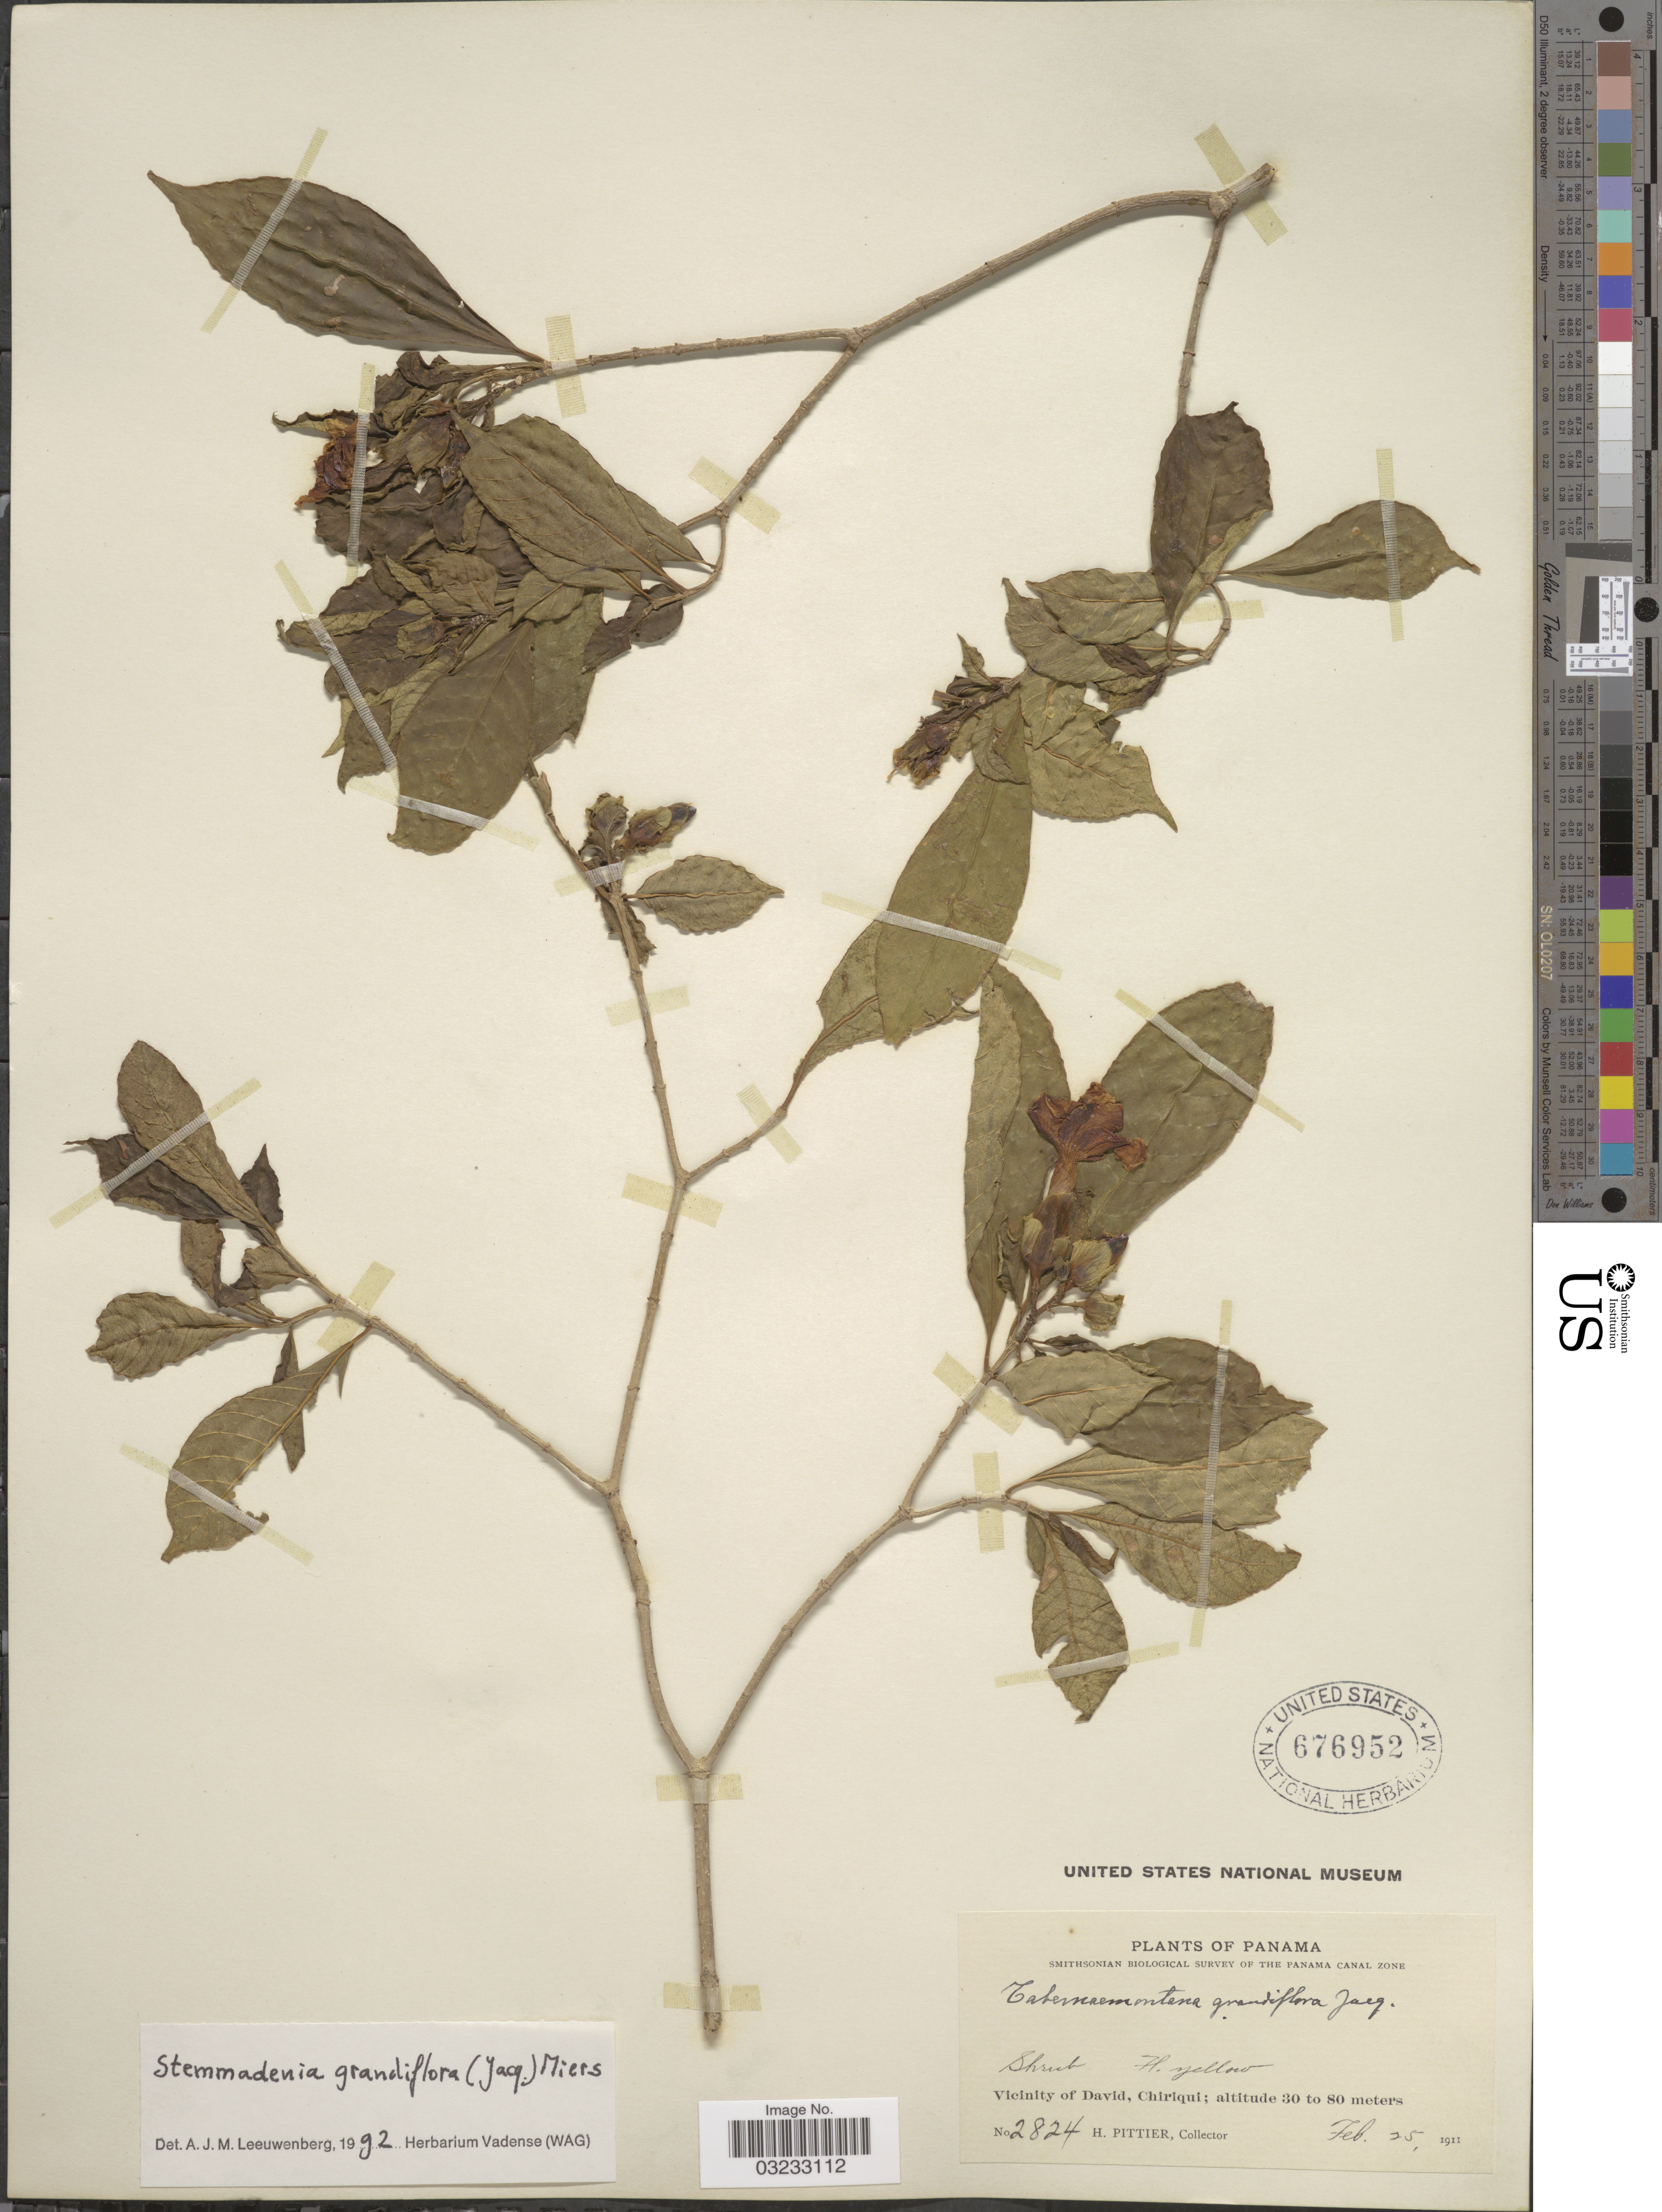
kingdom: Plantae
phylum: Tracheophyta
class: Magnoliopsida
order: Gentianales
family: Apocynaceae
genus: Stemmadenia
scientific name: Stemmadenia grandiflora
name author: (Jacq.) Miers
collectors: H. F. Pittier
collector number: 2824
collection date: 1911-02-25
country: Panama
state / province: Chiriqui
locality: Vicinity of David.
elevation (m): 30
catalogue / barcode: US 676952